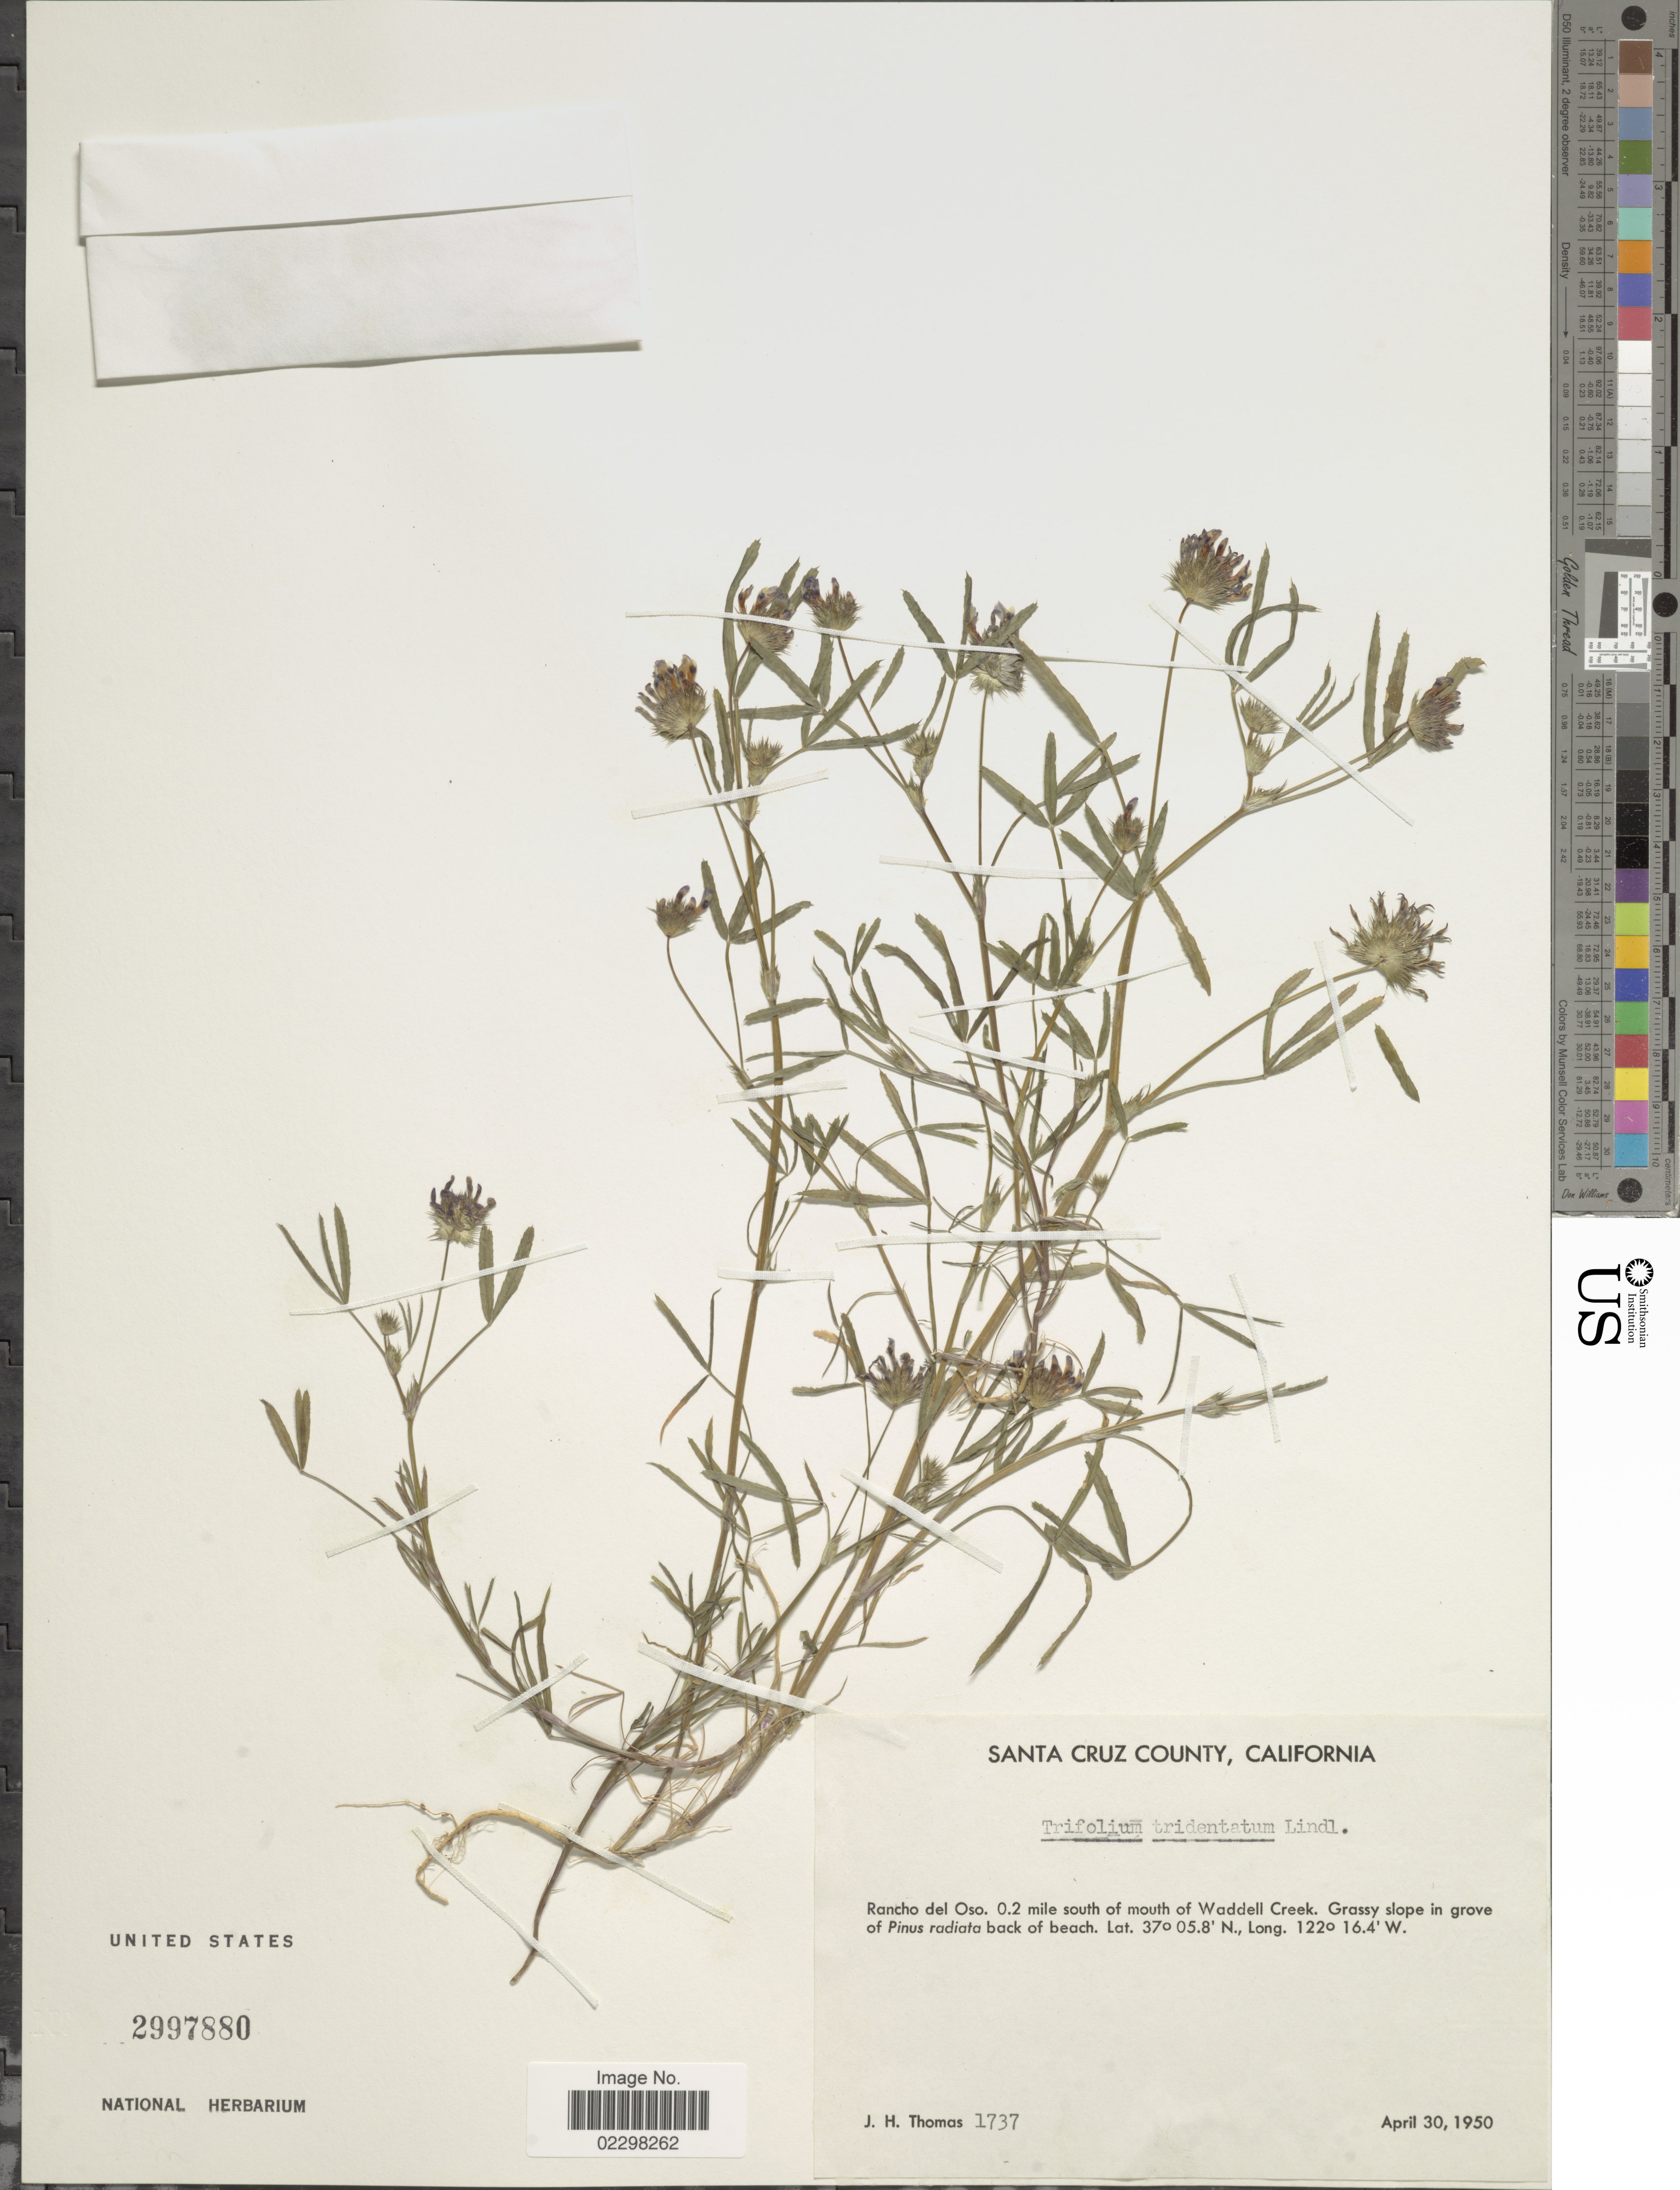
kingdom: Plantae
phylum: Tracheophyta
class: Magnoliopsida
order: Fabales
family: Fabaceae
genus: Trifolium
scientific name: Trifolium tridentatum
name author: Lindl.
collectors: J. H. Thomas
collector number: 1737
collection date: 1950-04-30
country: United States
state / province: California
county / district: Santa Cruz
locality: Santa Cruz County, California, Rancho del Oso, 0.2 mile south of mouth of Waddell Creek, Grassy slope in grave of Pinus radiata back of beach.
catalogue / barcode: US 2997880